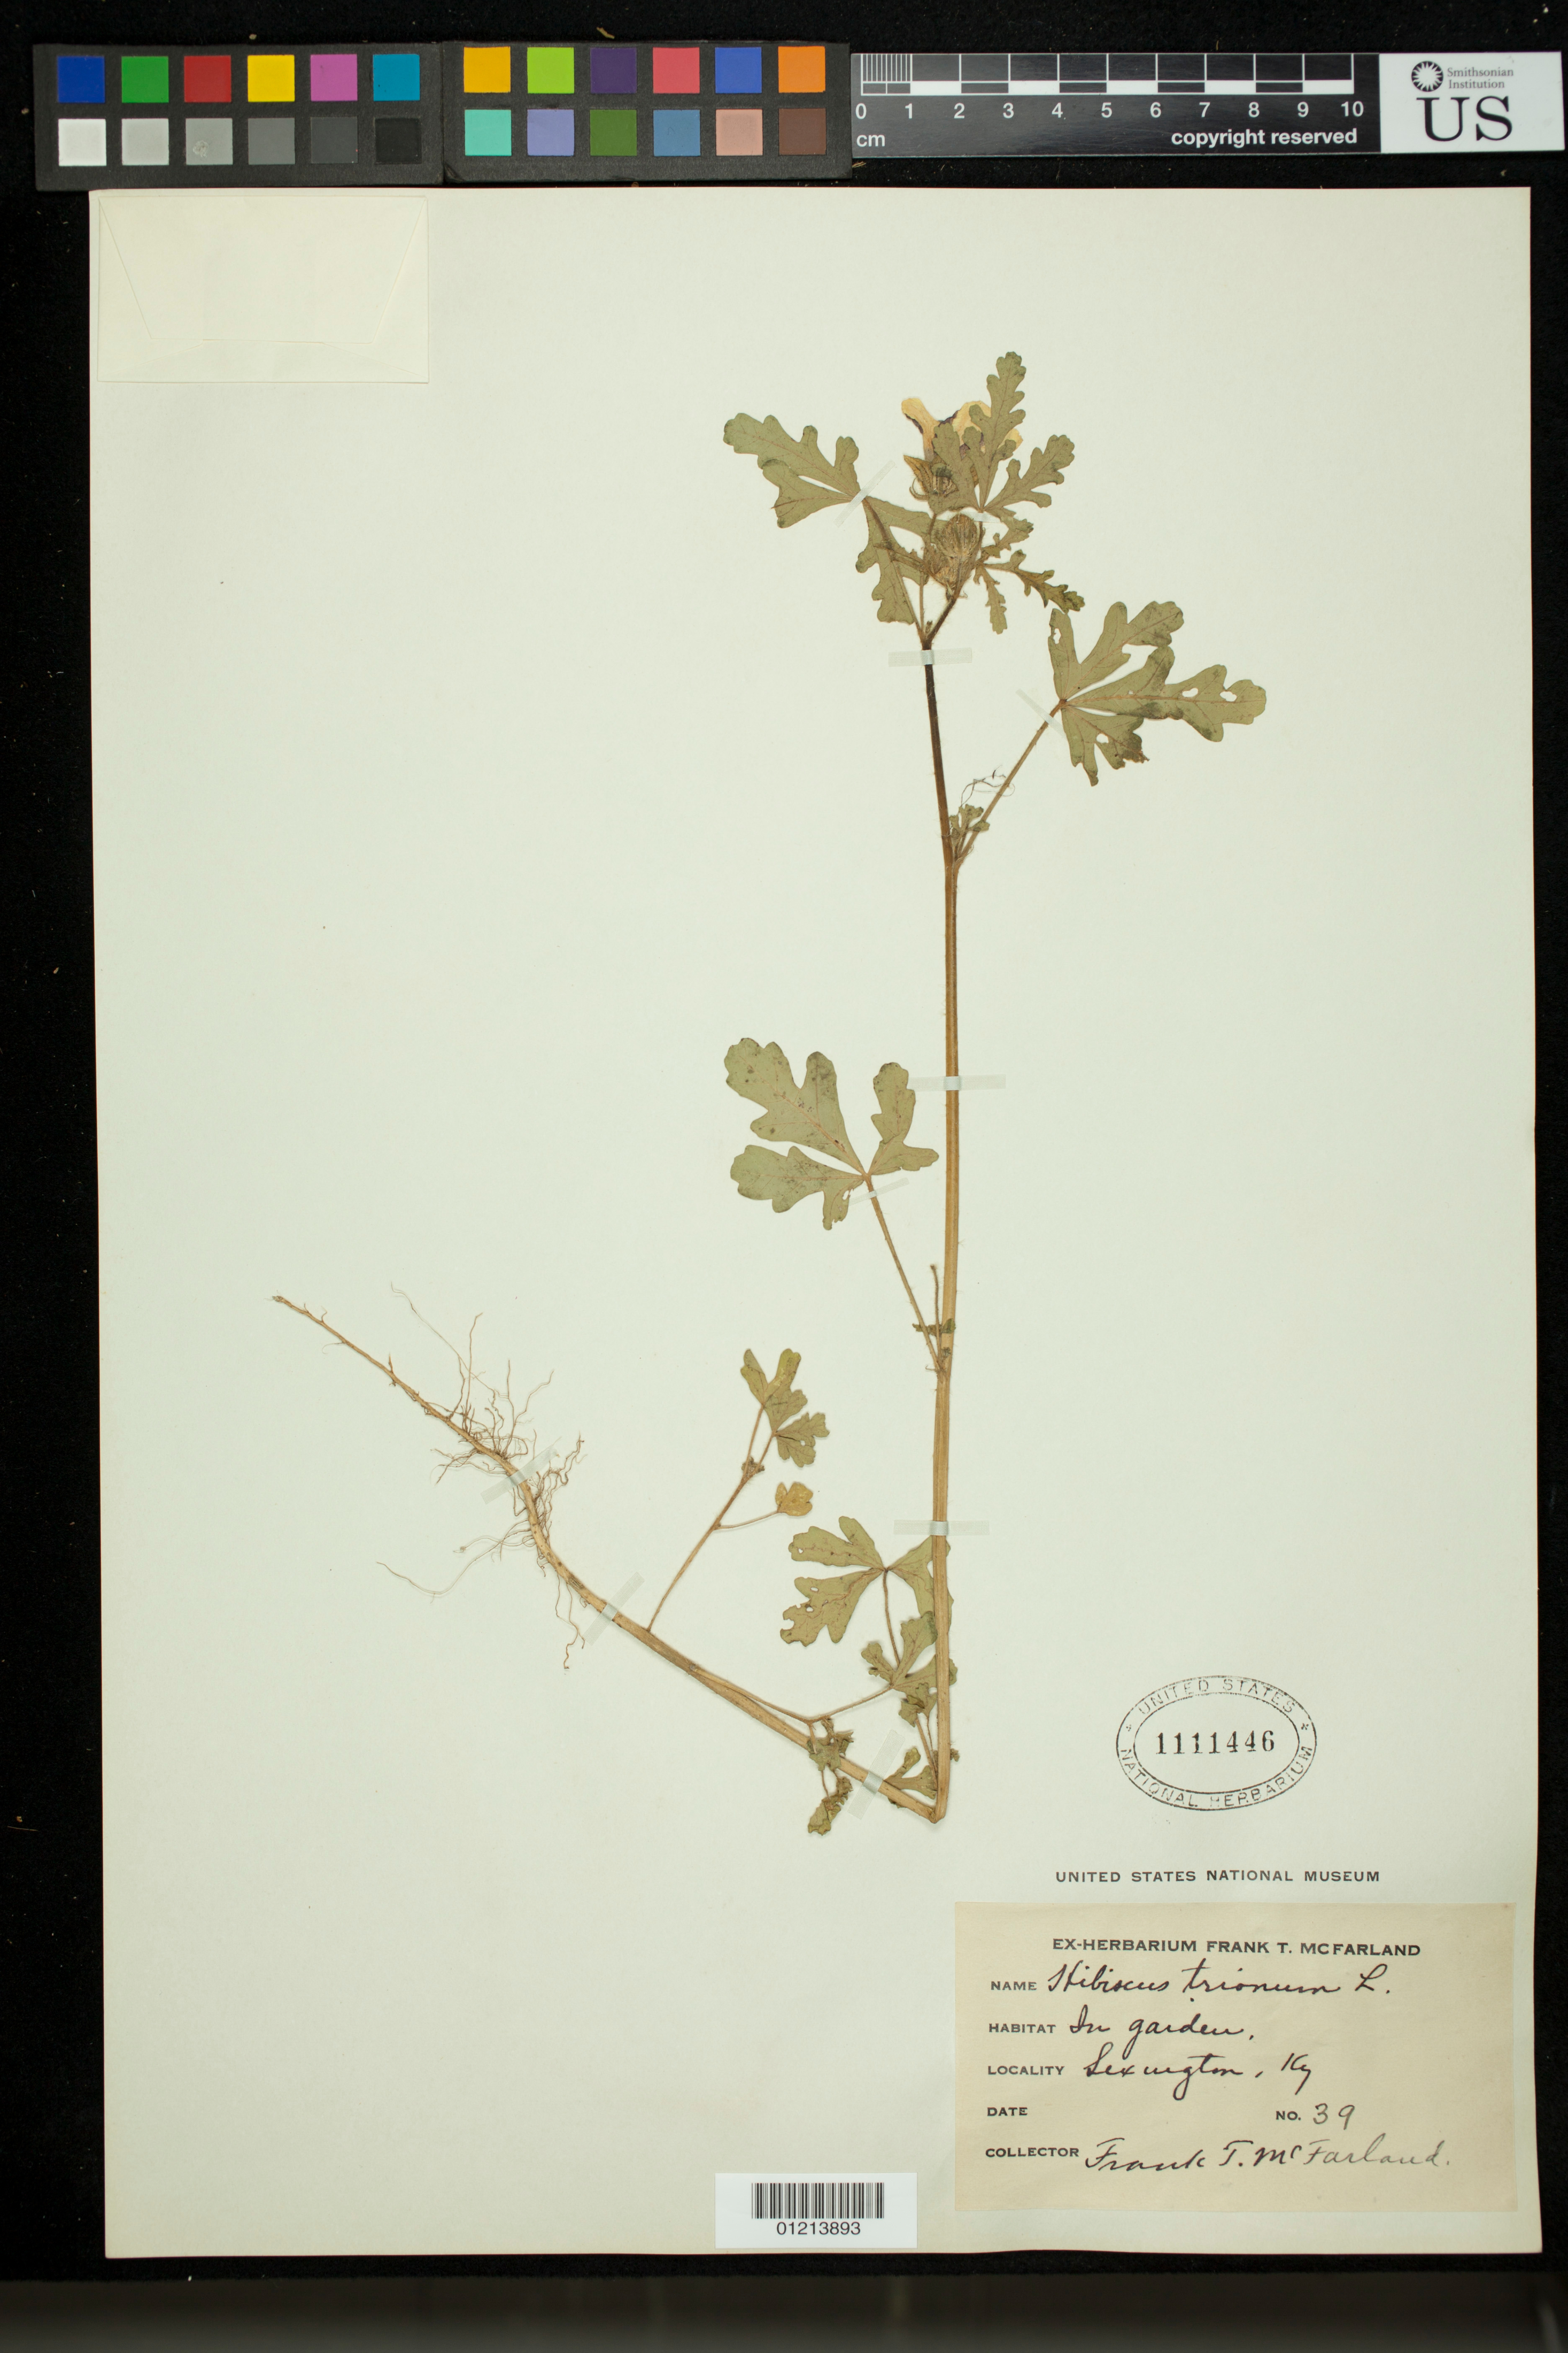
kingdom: Plantae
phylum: Tracheophyta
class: Magnoliopsida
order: Malvales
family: Malvaceae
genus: Hibiscus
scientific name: Hibiscus trionum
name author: L.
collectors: F. T. McFarland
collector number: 39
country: United States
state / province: Kentucky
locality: In garden, Lexington, Ky.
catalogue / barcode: US 1111446